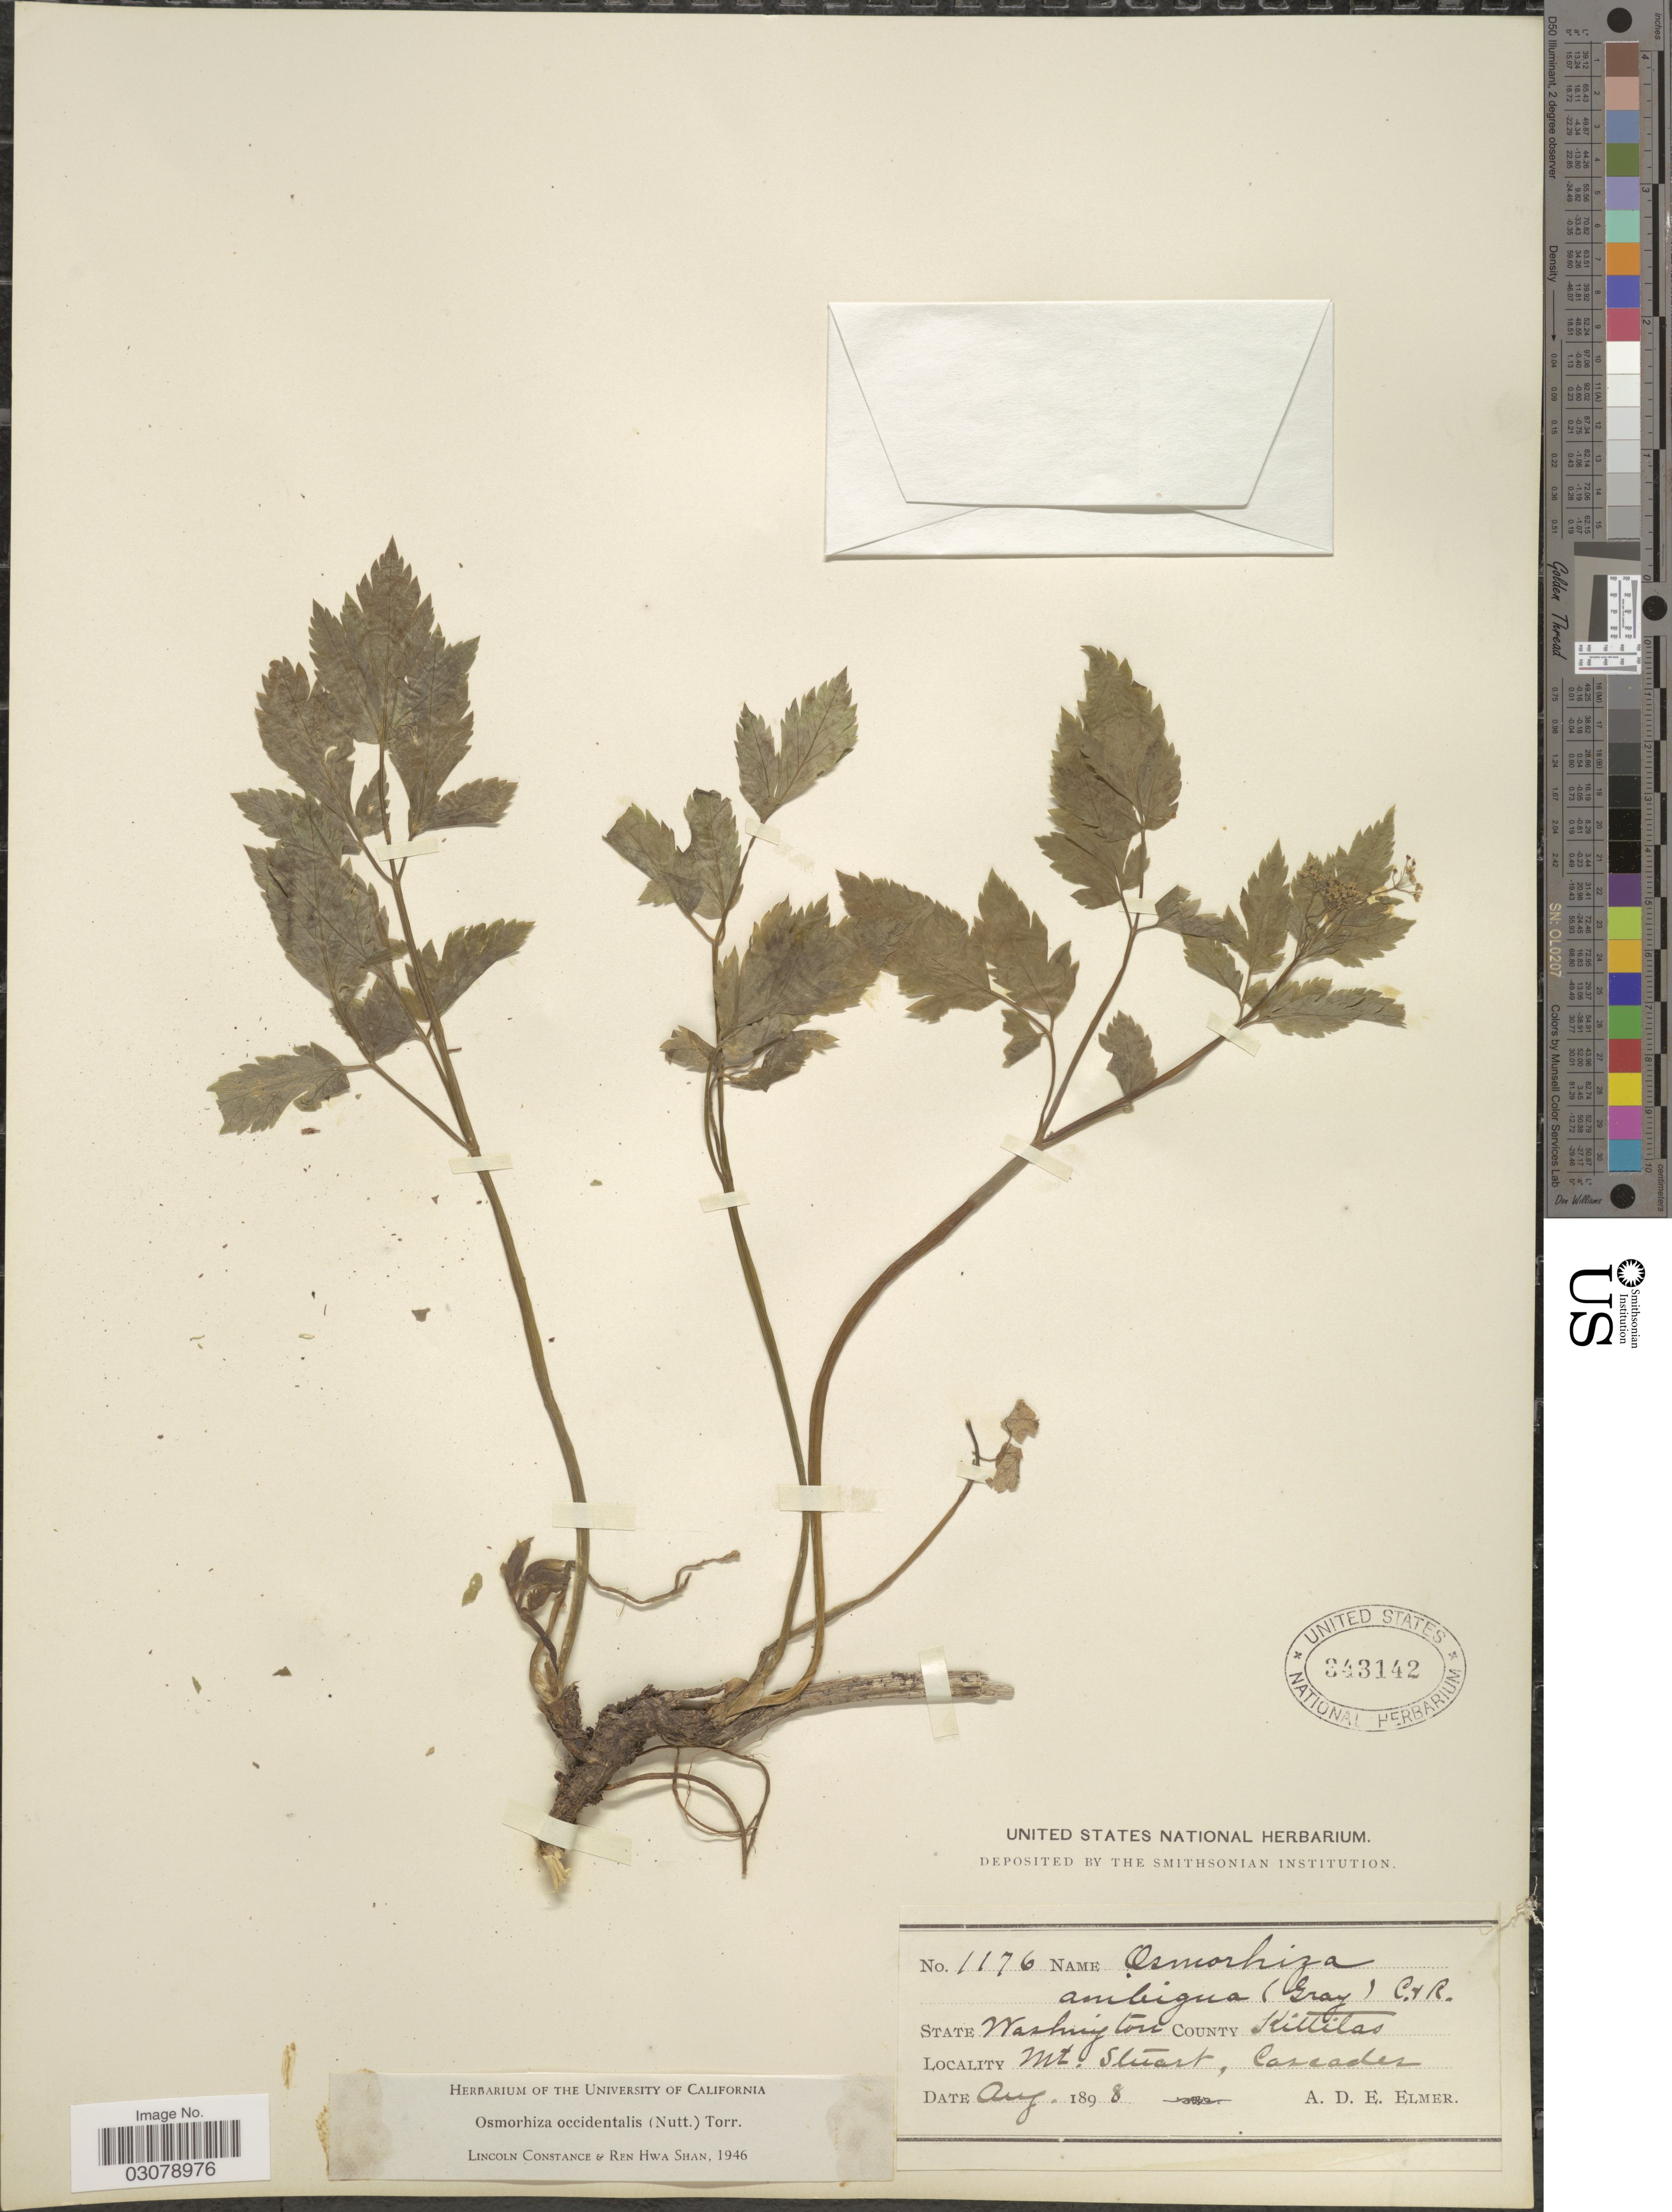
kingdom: Plantae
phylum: Tracheophyta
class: Magnoliopsida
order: Apiales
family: Apiaceae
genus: Osmorhiza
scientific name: Osmorhiza occidentalis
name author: (Nutt.) Torr.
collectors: A. D. E. Elmer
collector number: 1176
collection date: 1898-08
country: United States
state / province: Washington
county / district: Kittitas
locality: County Kittitas, Mt. Stuart, Cascades.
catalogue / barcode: US 343142